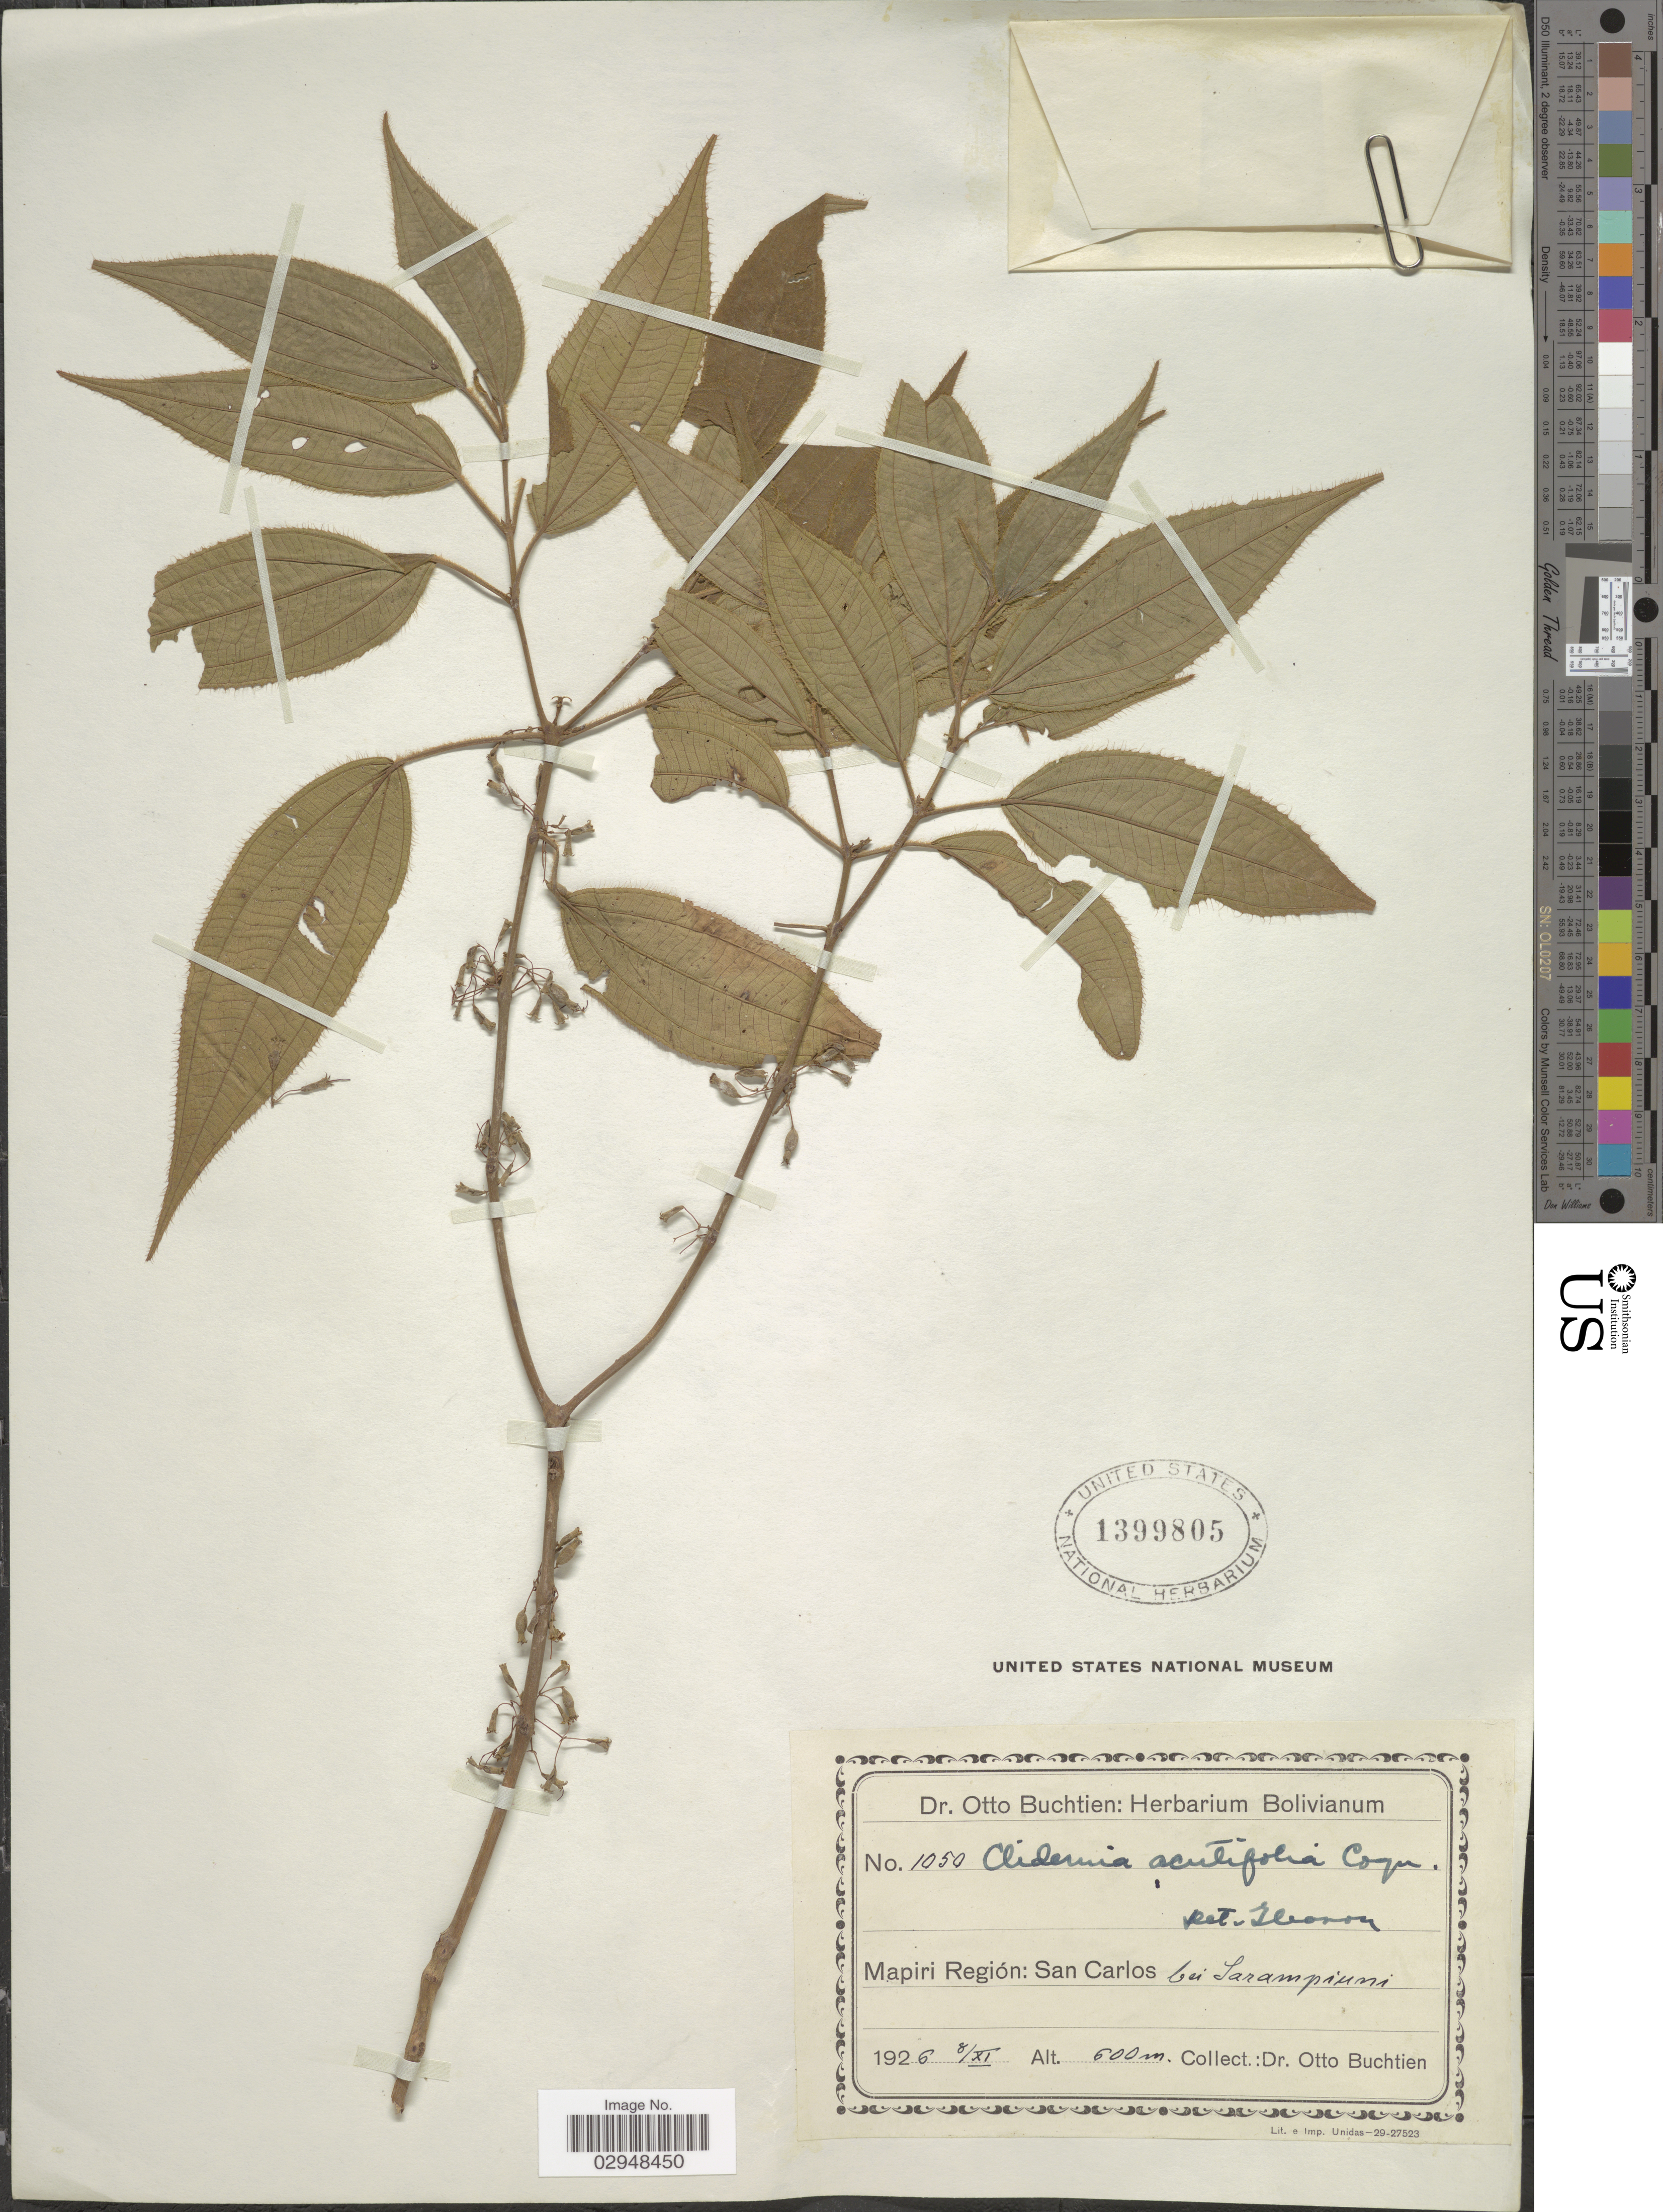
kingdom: Plantae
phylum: Tracheophyta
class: Magnoliopsida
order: Myrtales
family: Melastomataceae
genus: Clidemia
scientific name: Clidemia acutifolia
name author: Cogn.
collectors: O. Buchtien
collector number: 1050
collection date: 1926-11-08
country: Bolivia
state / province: La Paz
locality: Mapiri Región, San Carlos bei Sarampiuni.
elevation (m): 600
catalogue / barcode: US 1399805